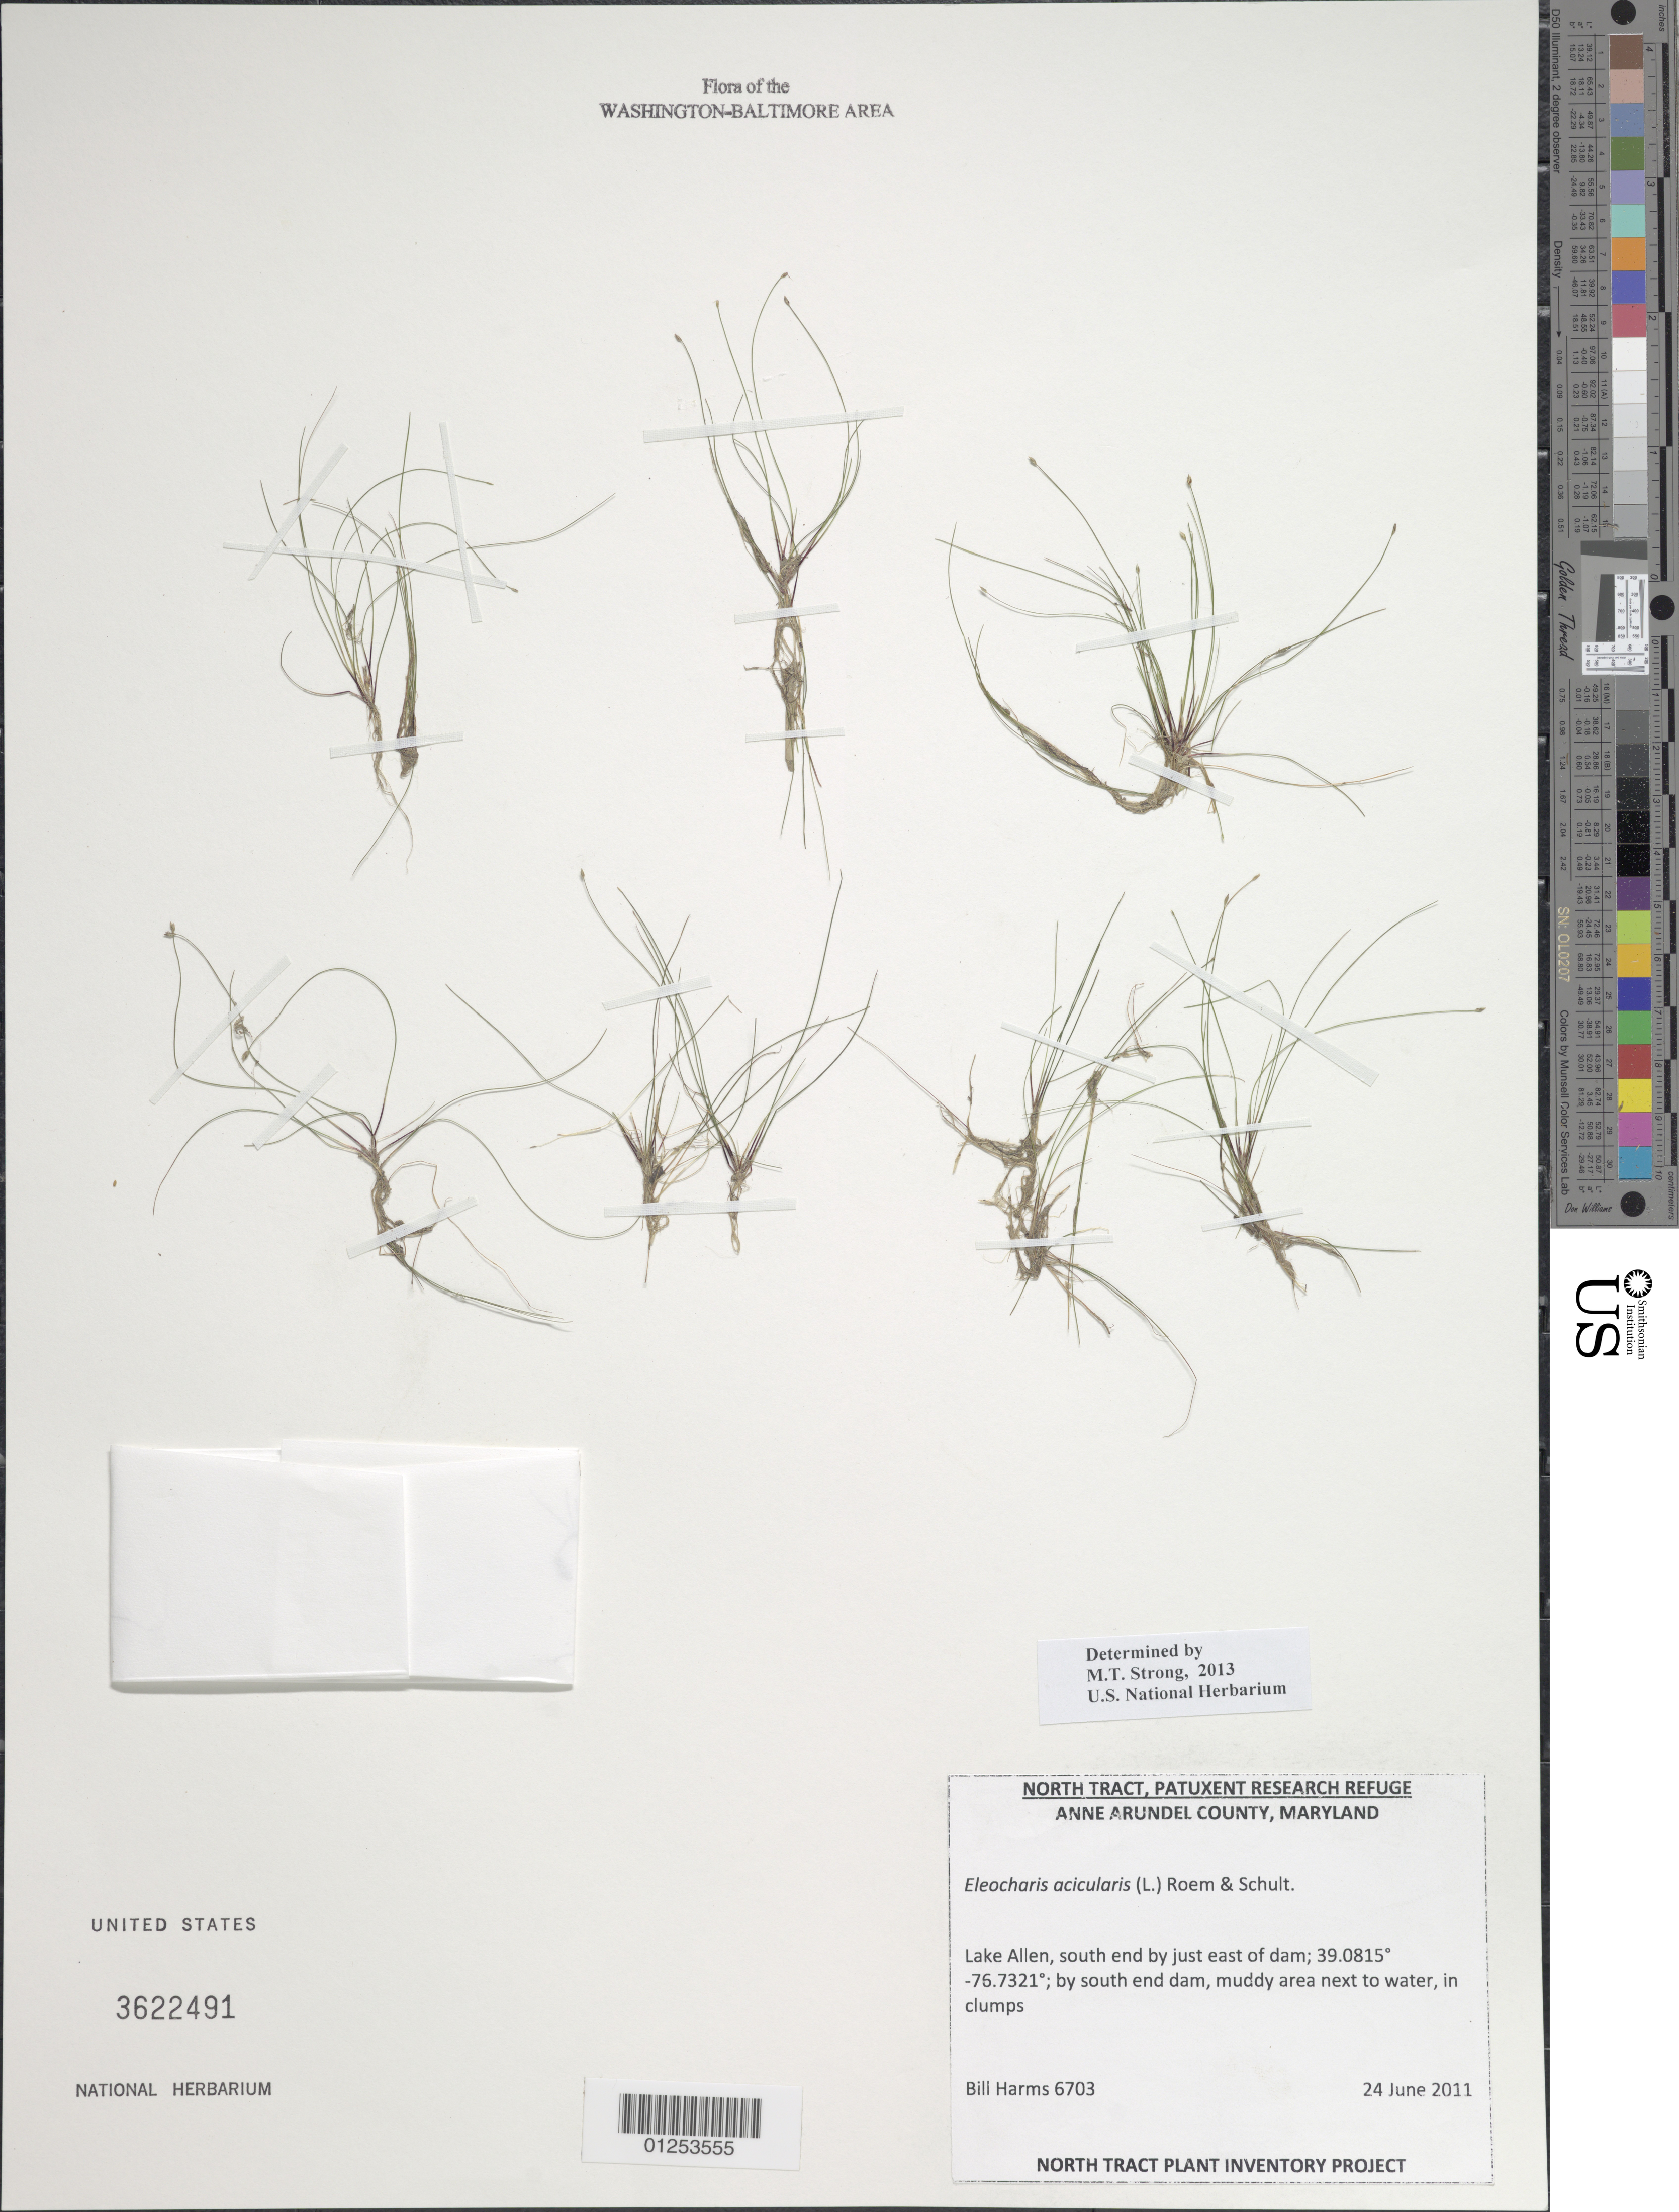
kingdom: Plantae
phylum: Tracheophyta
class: Liliopsida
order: Poales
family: Cyperaceae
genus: Eleocharis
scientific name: Eleocharis acicularis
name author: (L.) Roem. & Schult.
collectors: B. Harms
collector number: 6703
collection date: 2011-06-24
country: United States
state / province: Maryland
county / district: Anne Arundel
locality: Lake Allen, south end by just east of dam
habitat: By south end dam, muddly area next to water, in clumps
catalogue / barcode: US 3622491